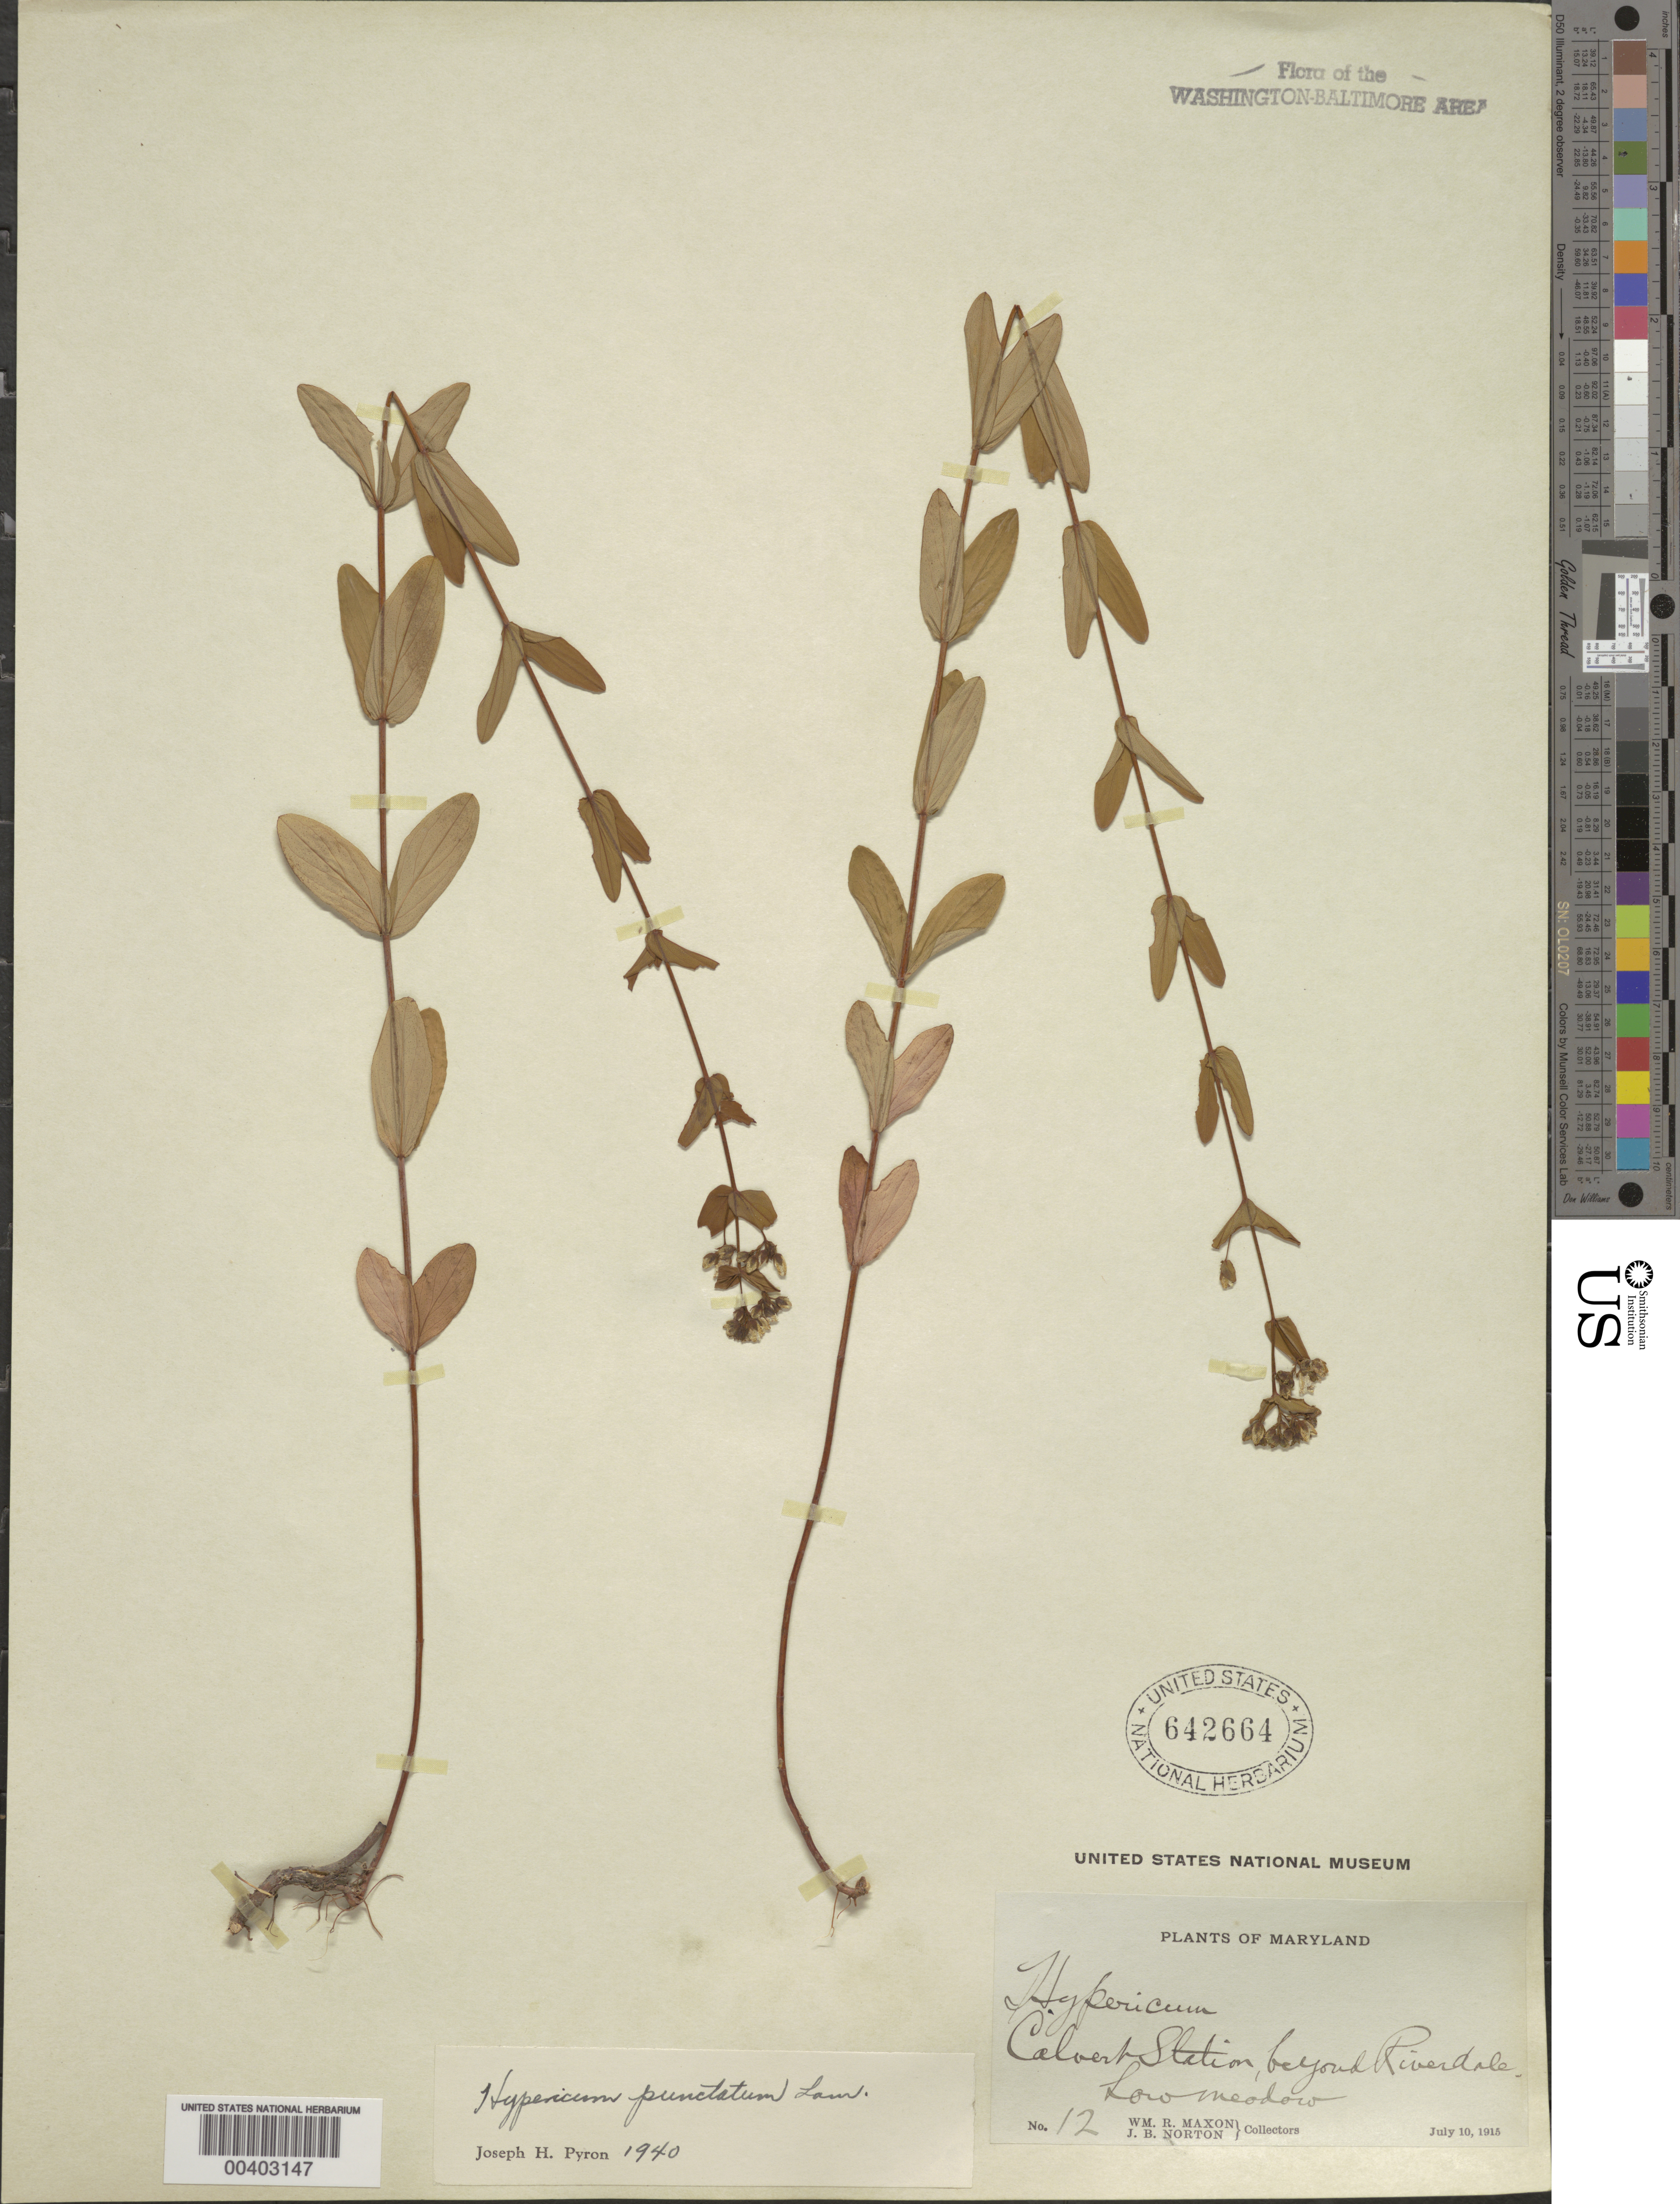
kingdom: Plantae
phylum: Tracheophyta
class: Magnoliopsida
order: Malpighiales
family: Hypericaceae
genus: Hypericum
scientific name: Hypericum punctatum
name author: Lam.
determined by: Pyron, Joseph H.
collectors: W. R. Maxon & J. Norton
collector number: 12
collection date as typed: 10 Jul 1915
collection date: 1915-07-10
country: United States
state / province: Maryland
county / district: Prince George's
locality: Calvert Station beyond Riverdale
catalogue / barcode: US 642664